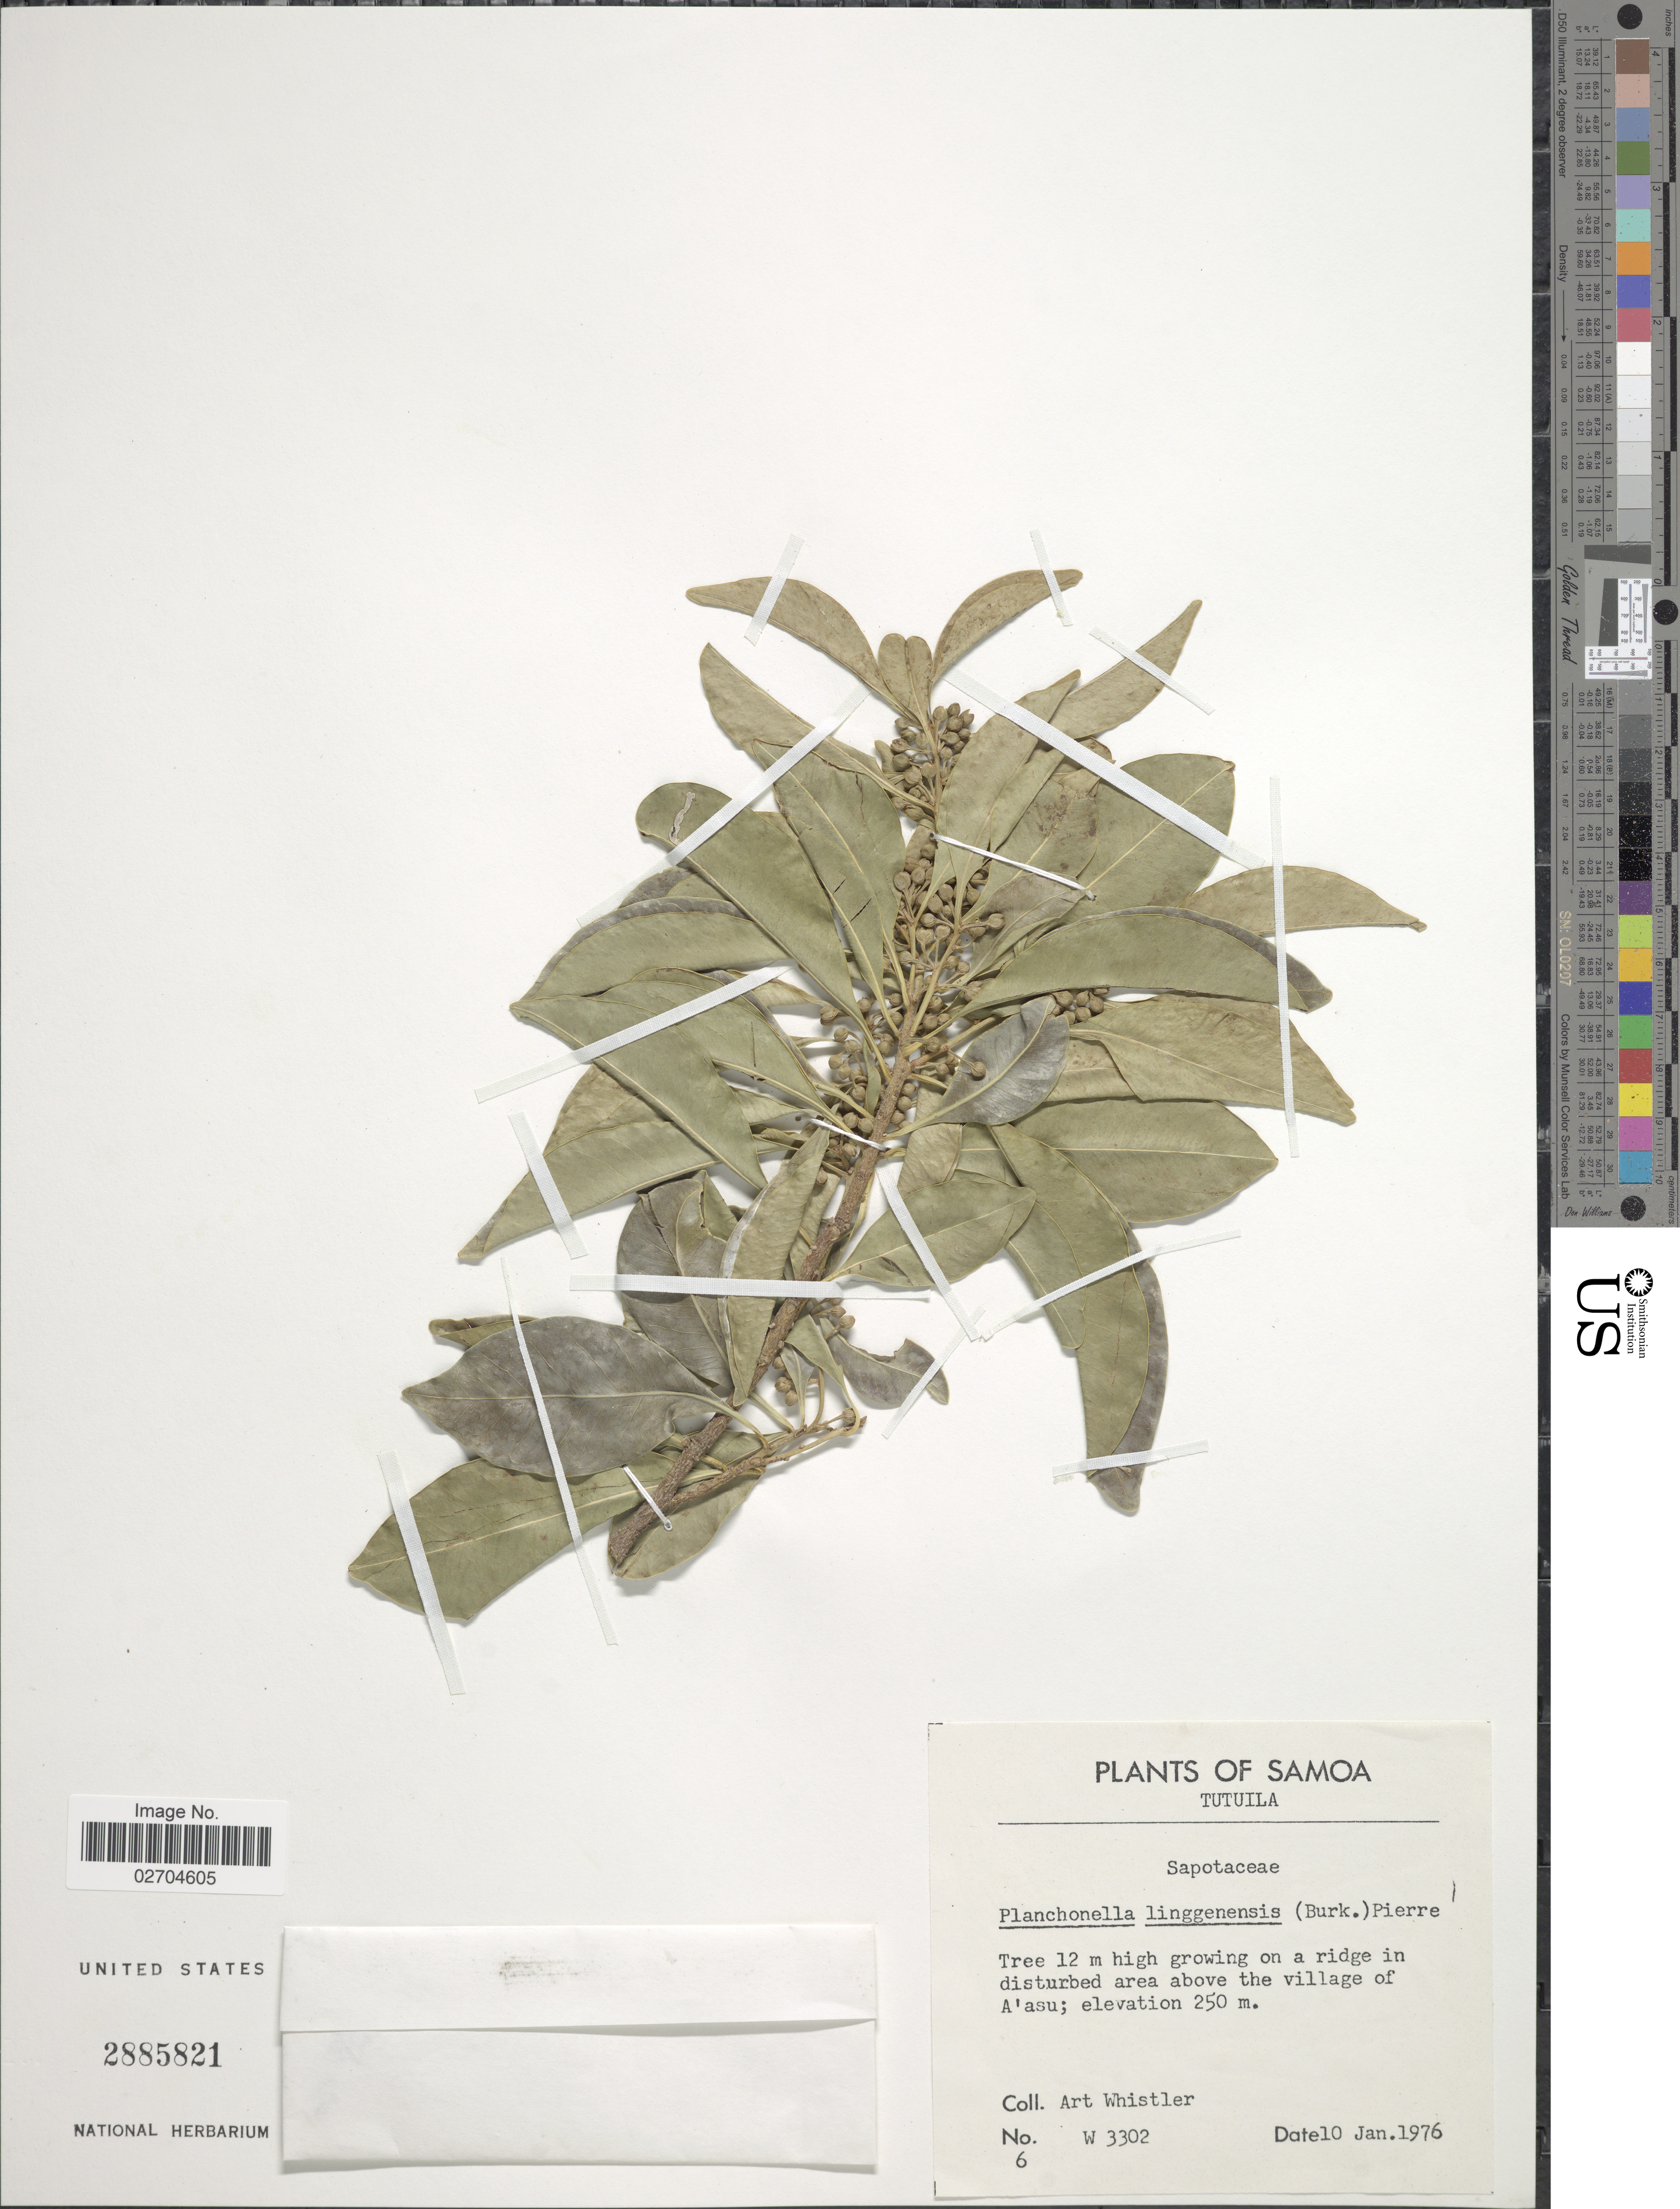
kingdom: Plantae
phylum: Tracheophyta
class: Magnoliopsida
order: Ericales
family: Sapotaceae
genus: Planchonella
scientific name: Planchonella linggensis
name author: (Burck) Pierre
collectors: A. Whistler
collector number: W 3302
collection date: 1976-01-10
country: American Samoa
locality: Samoa. Tutuila. Area above the village of A'asu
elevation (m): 250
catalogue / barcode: US 2885821